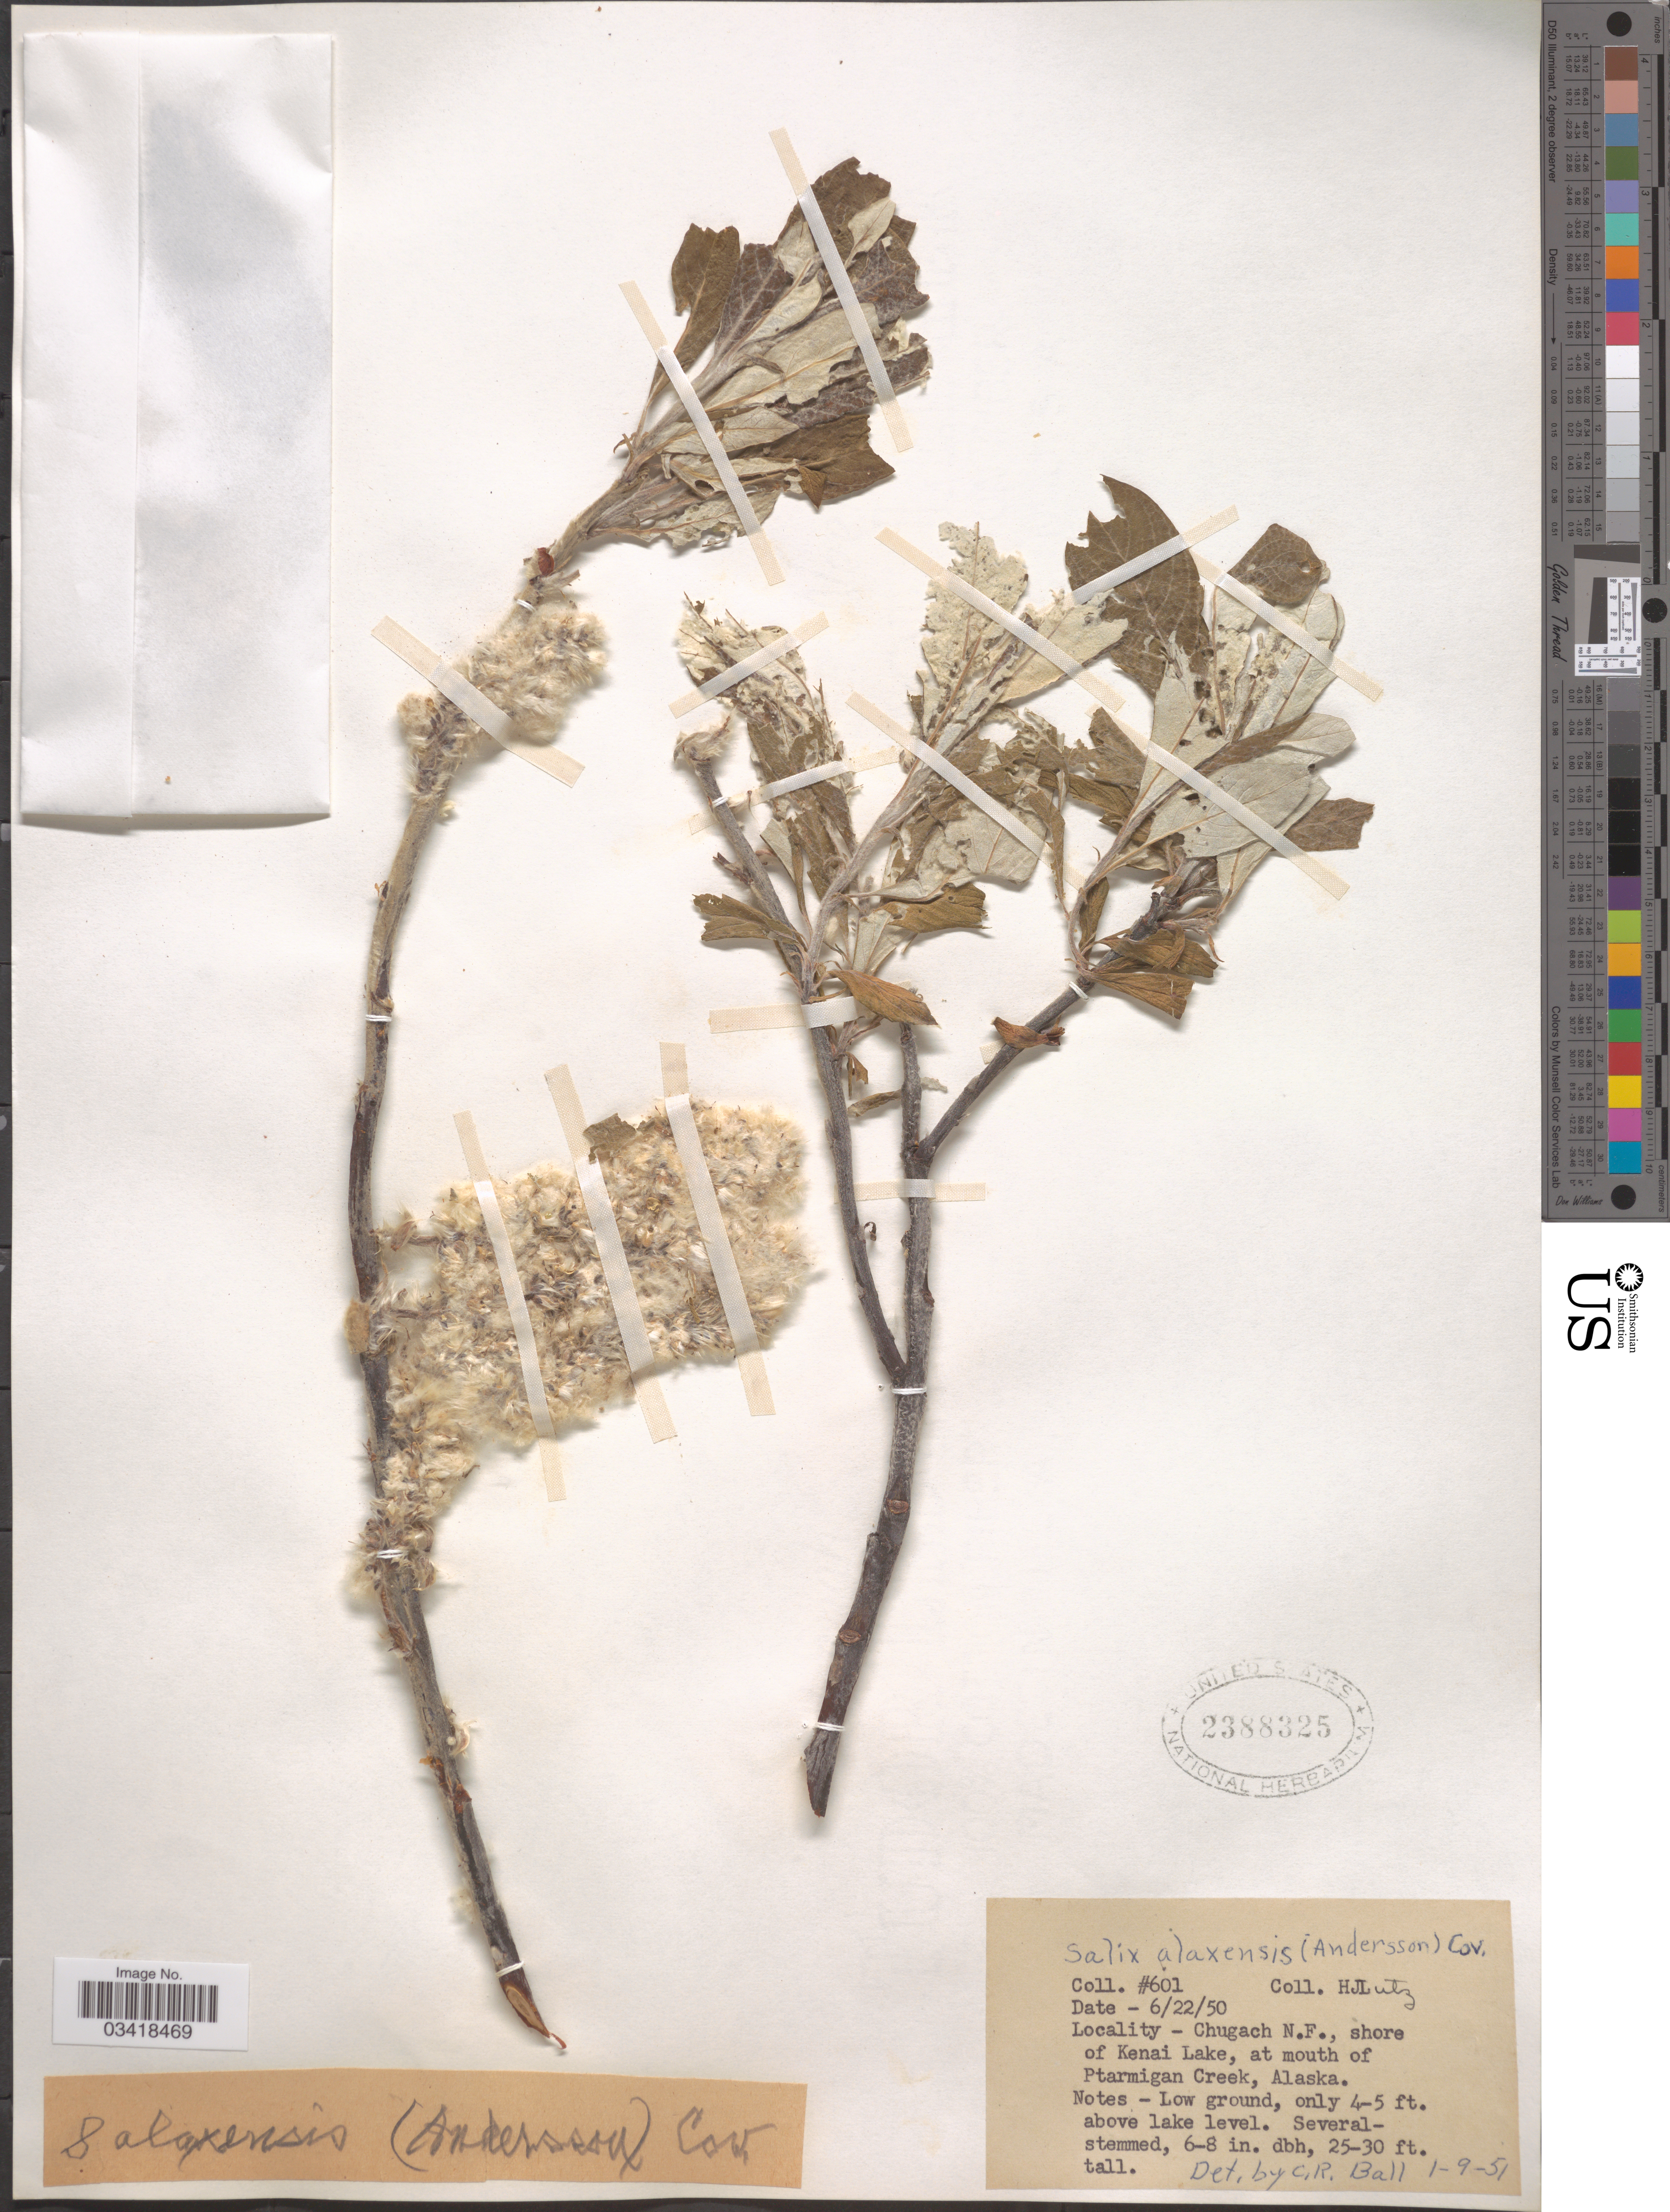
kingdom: Plantae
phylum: Tracheophyta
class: Magnoliopsida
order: Malpighiales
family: Salicaceae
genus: Salix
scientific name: Salix alaxensis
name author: (Andersson) Coville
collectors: H. J. Lutz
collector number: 601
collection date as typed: Transcribed d/m/y: 22/6/50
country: United States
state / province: Alaska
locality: Chugach N.F., shore of Kenai Lake, at mouth of Ptarmigan Creek. Above lake level.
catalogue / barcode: US 2388325